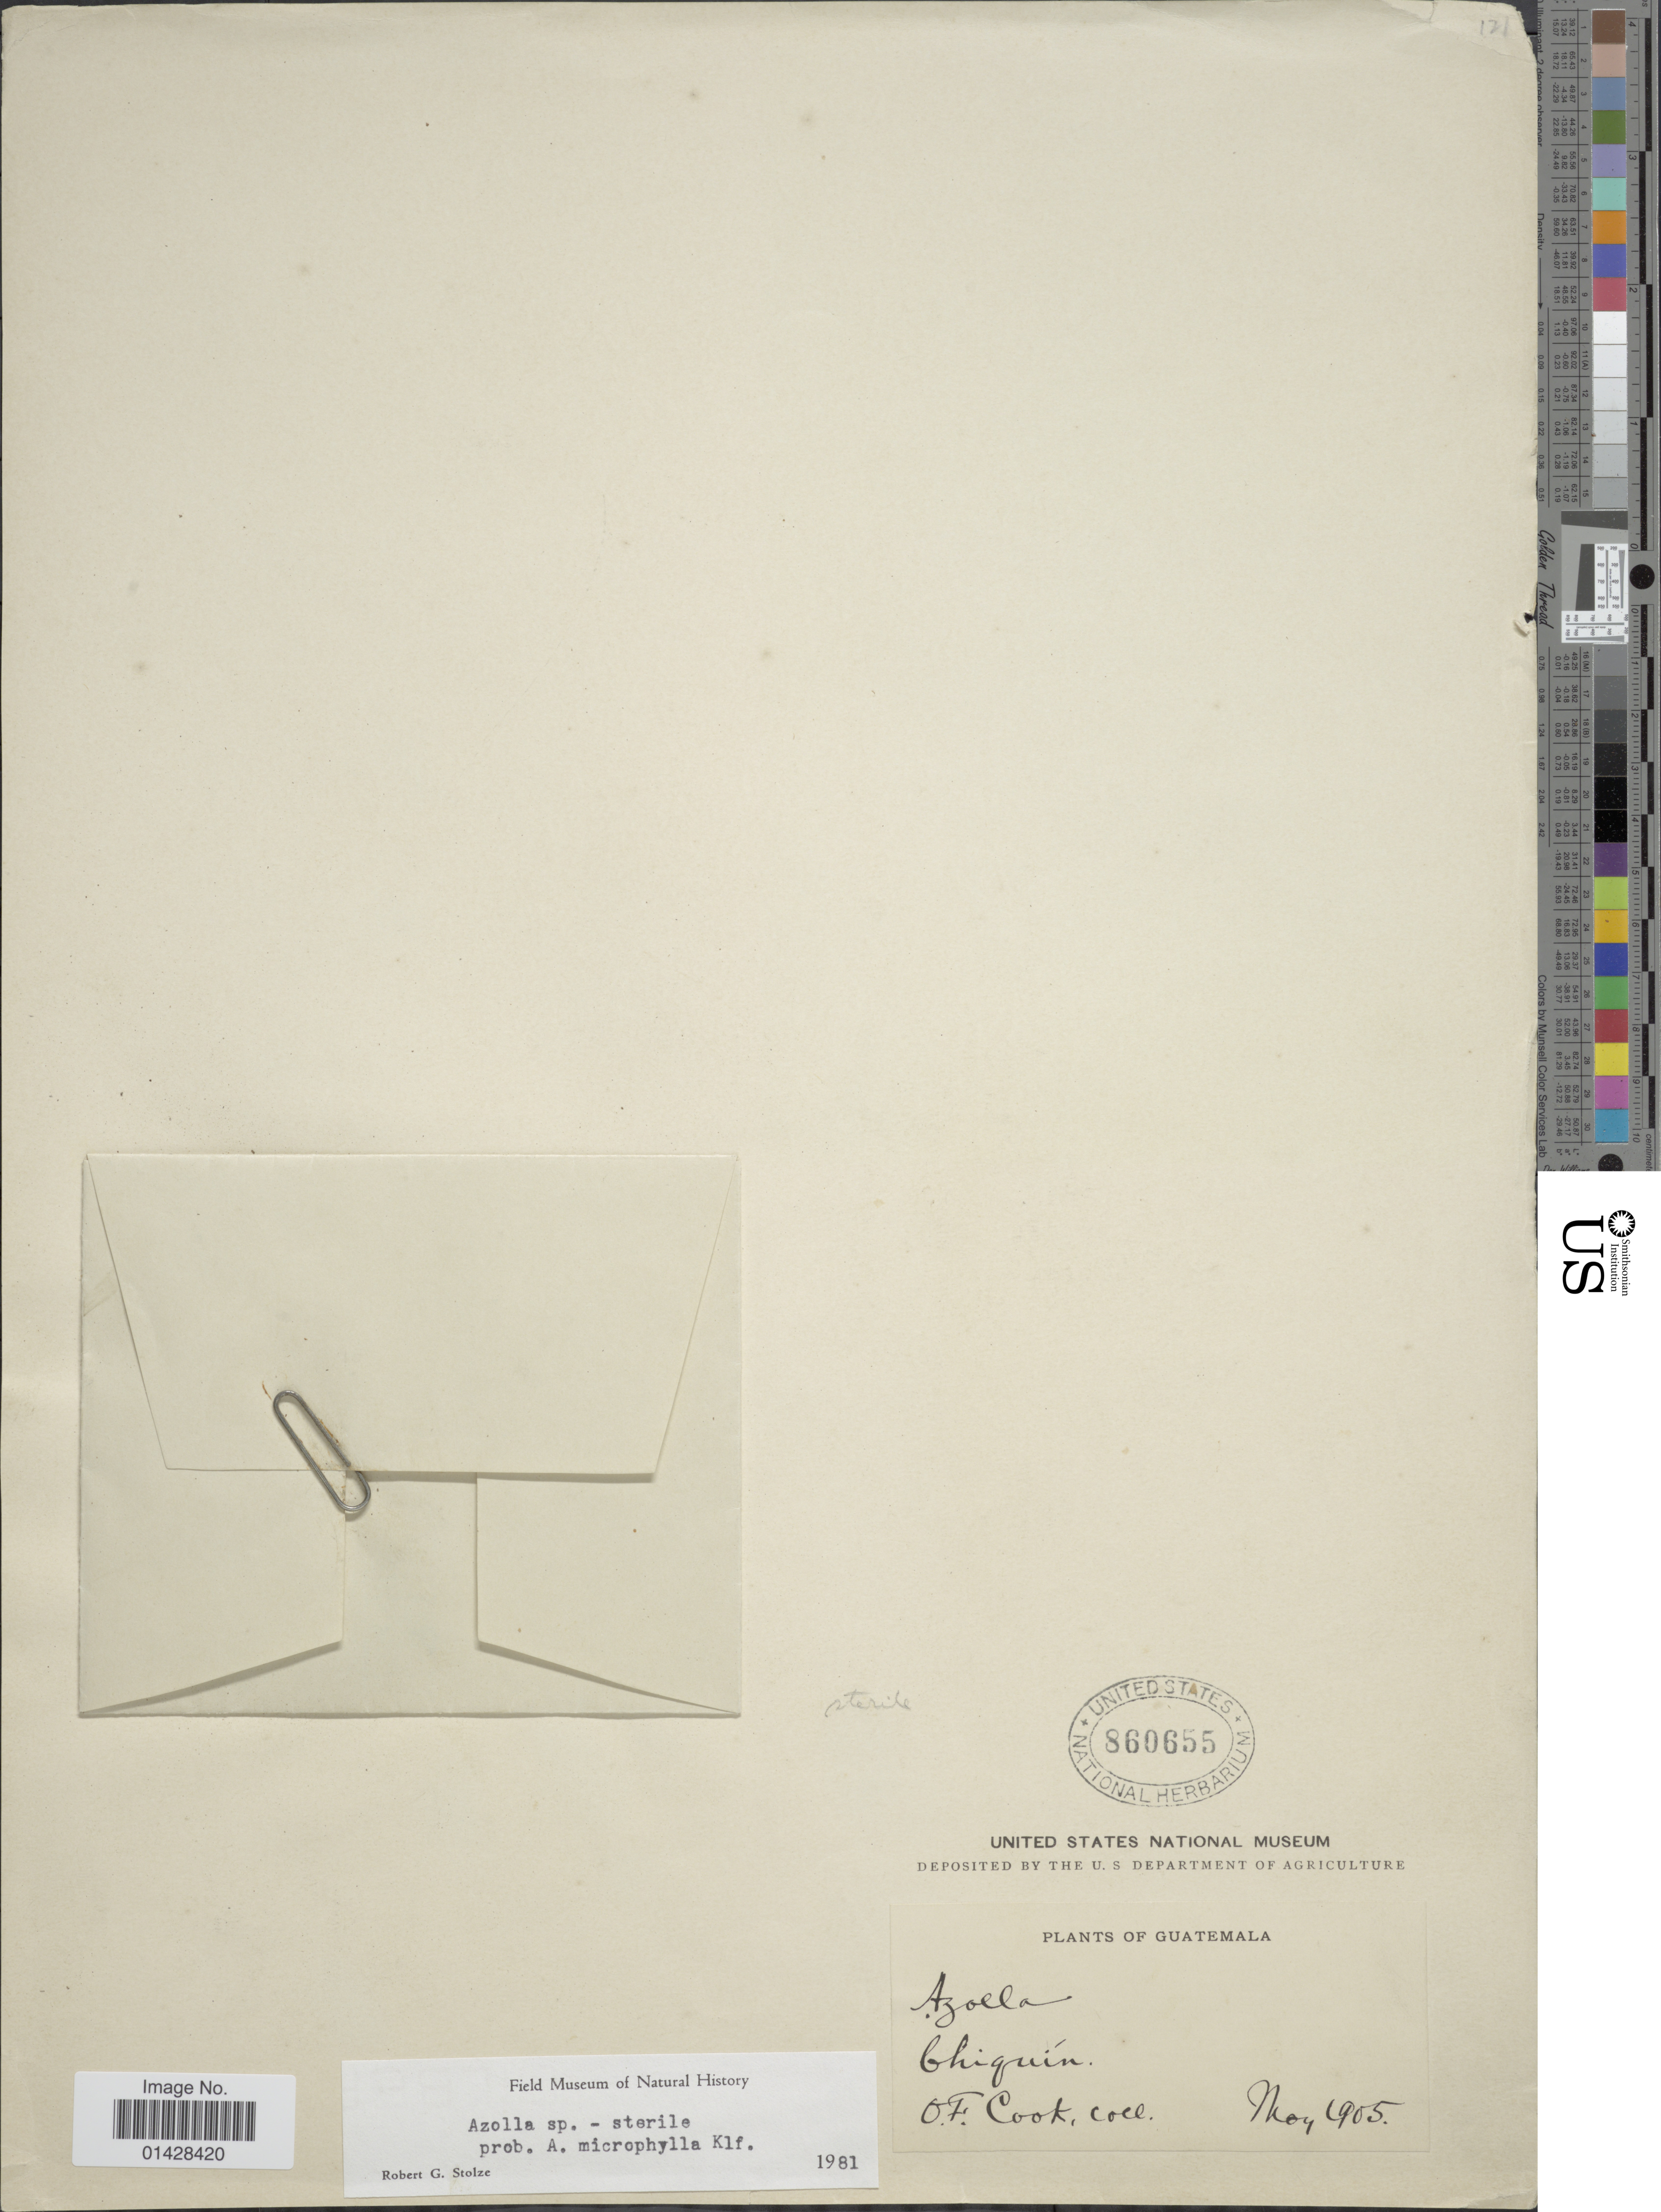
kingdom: Plantae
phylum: Tracheophyta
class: Polypodiopsida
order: Salviniales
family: Salviniaceae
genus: Azolla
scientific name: Azolla microphylla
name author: Kaulf.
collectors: O. F. Cook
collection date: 1905-05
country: Guatemala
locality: Chiquín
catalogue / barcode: US 860655